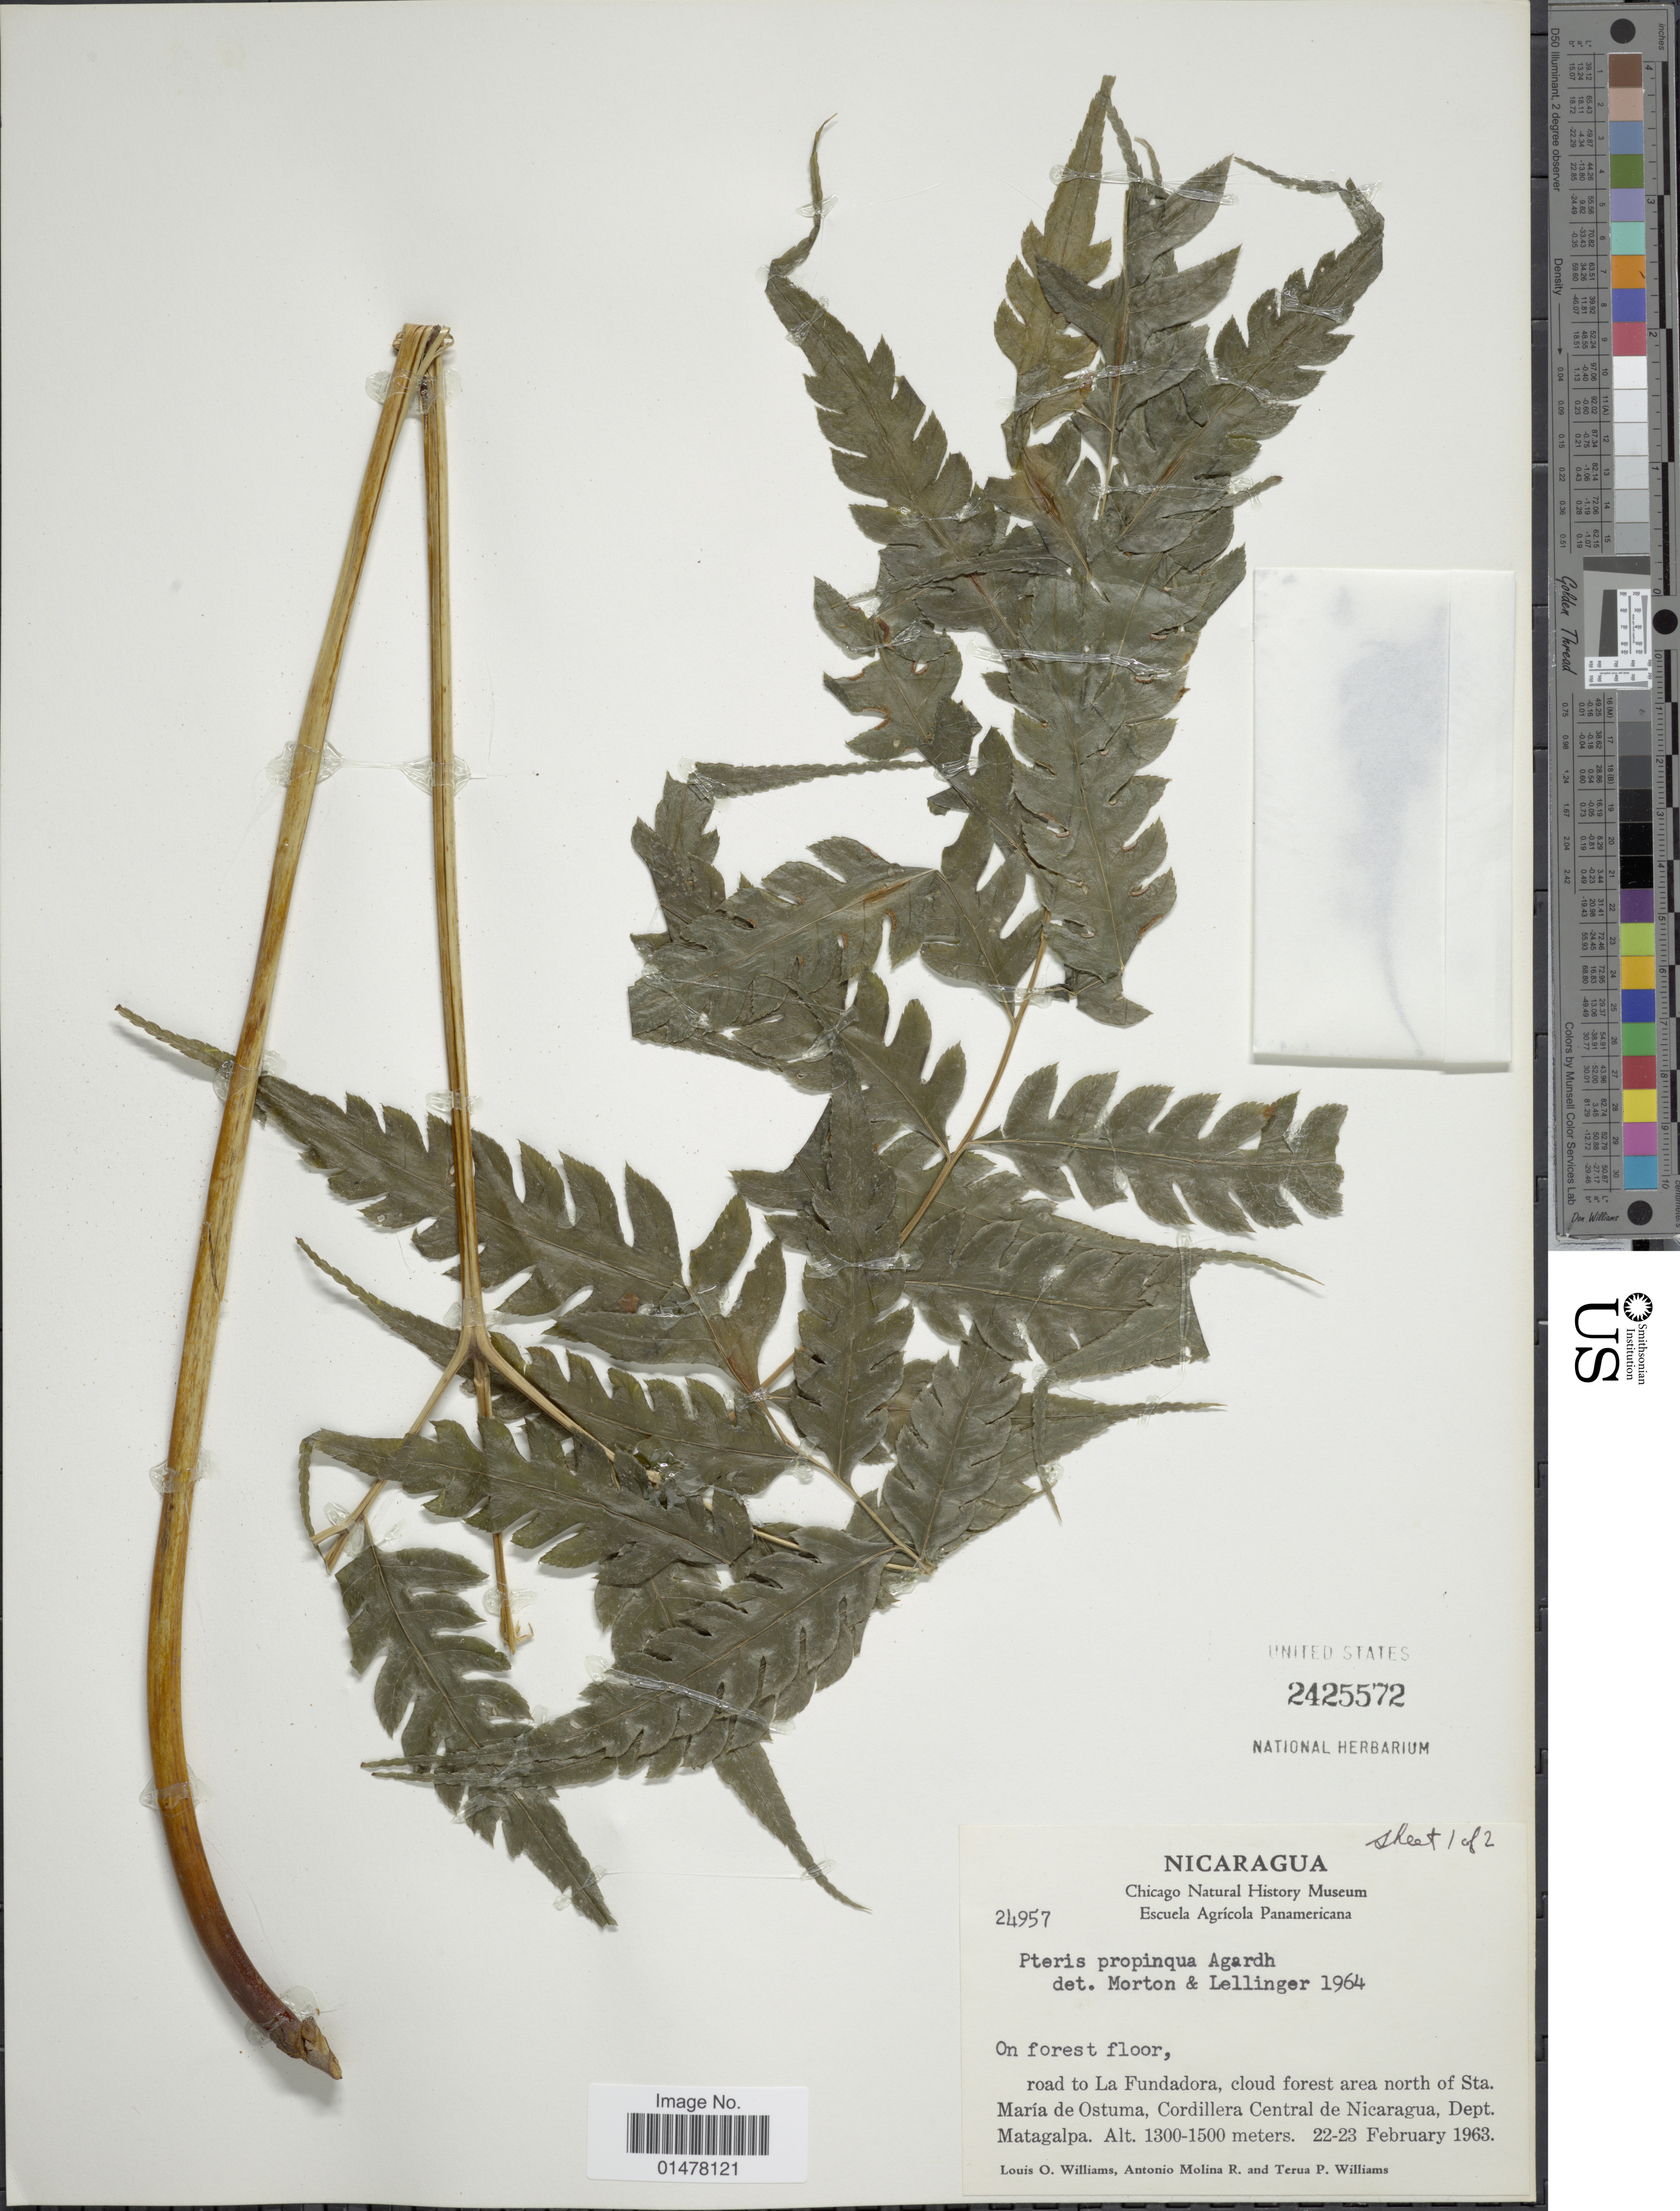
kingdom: Plantae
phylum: Tracheophyta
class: Polypodiopsida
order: Polypodiales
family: Pteridaceae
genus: Pteris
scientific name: Pteris propinqua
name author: J. Agardh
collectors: L. O. Williams, A. Molina R. & T. P. Williams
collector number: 24957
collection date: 1963-02-22/1963-02-23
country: Nicaragua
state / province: Matagalpa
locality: Nicaragua , Road to La Fundadora cloud forest area north of Sta. Maria de Ostuma, Cordillera Central de Nicaragua, dept. Matagalpa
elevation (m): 1300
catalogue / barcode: US 2425572